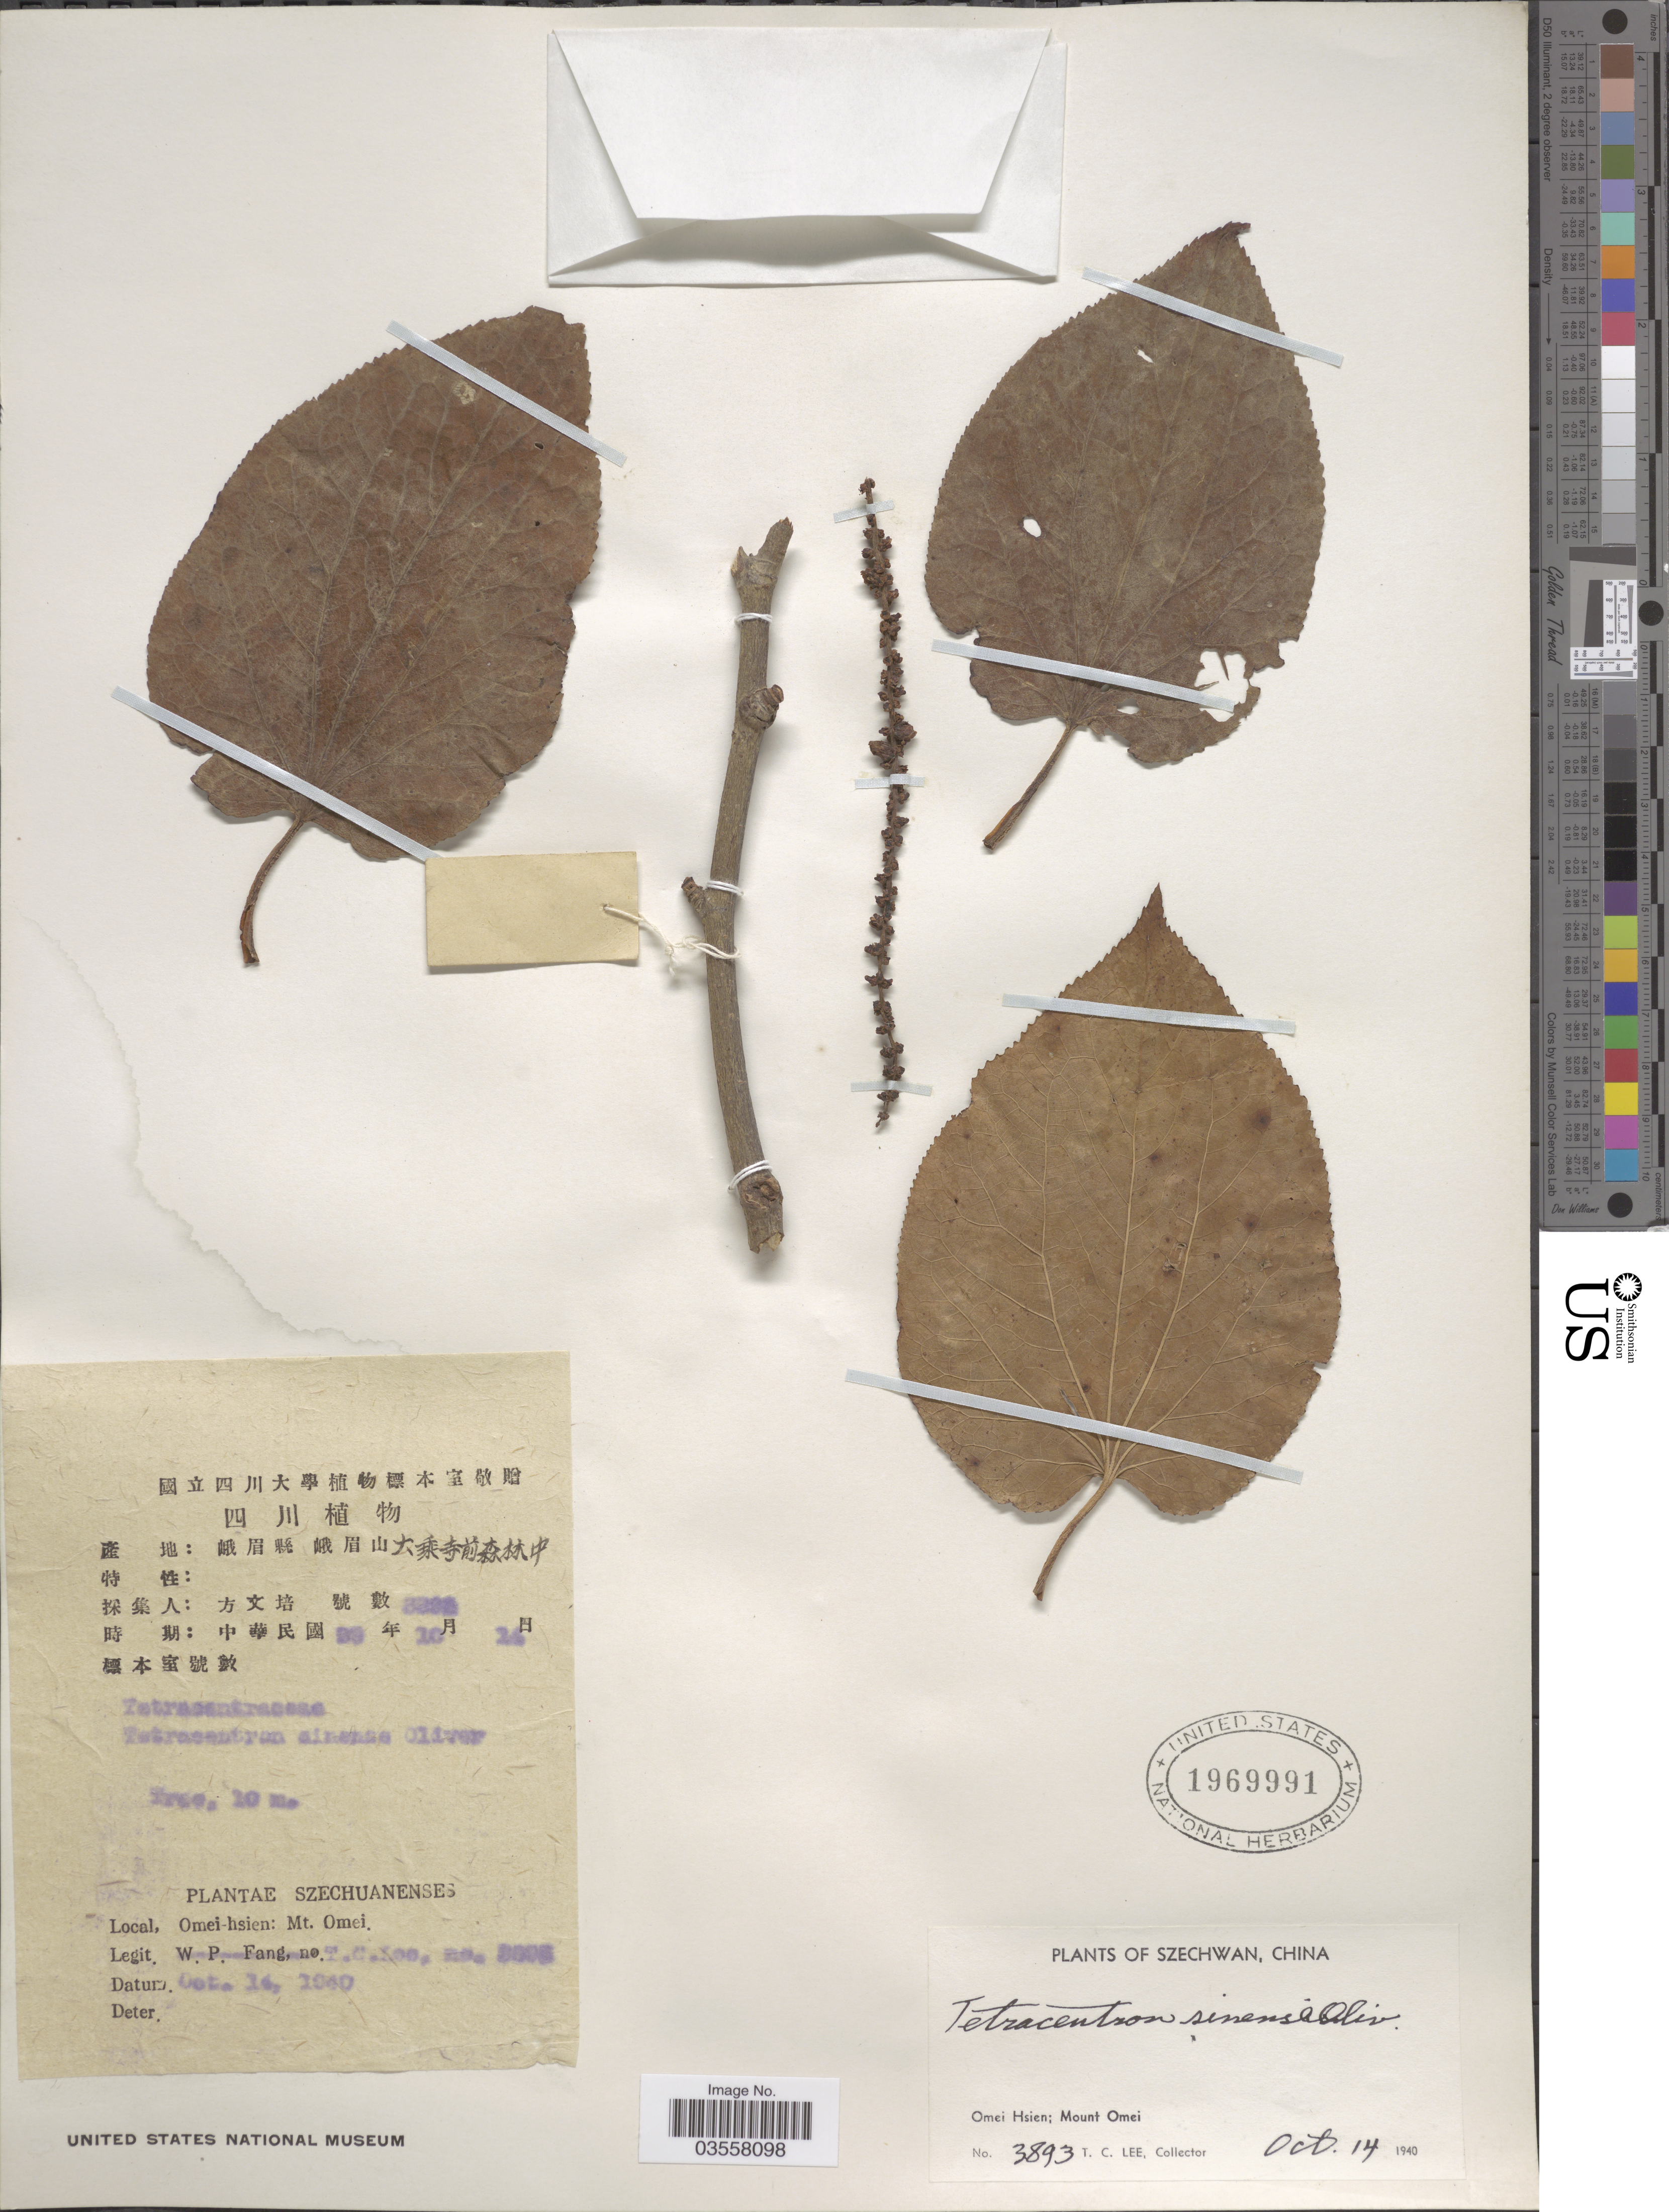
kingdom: Plantae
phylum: Tracheophyta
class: Magnoliopsida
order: Trochodendrales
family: Trochodendraceae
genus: Tetracentron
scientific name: Tetracentron sinense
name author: Oliv.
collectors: T. Lee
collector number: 3893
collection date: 1940-10-14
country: China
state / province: Sichuan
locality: Omei-hsien: Mt. Omei. Szechwan.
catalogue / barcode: US 1969991